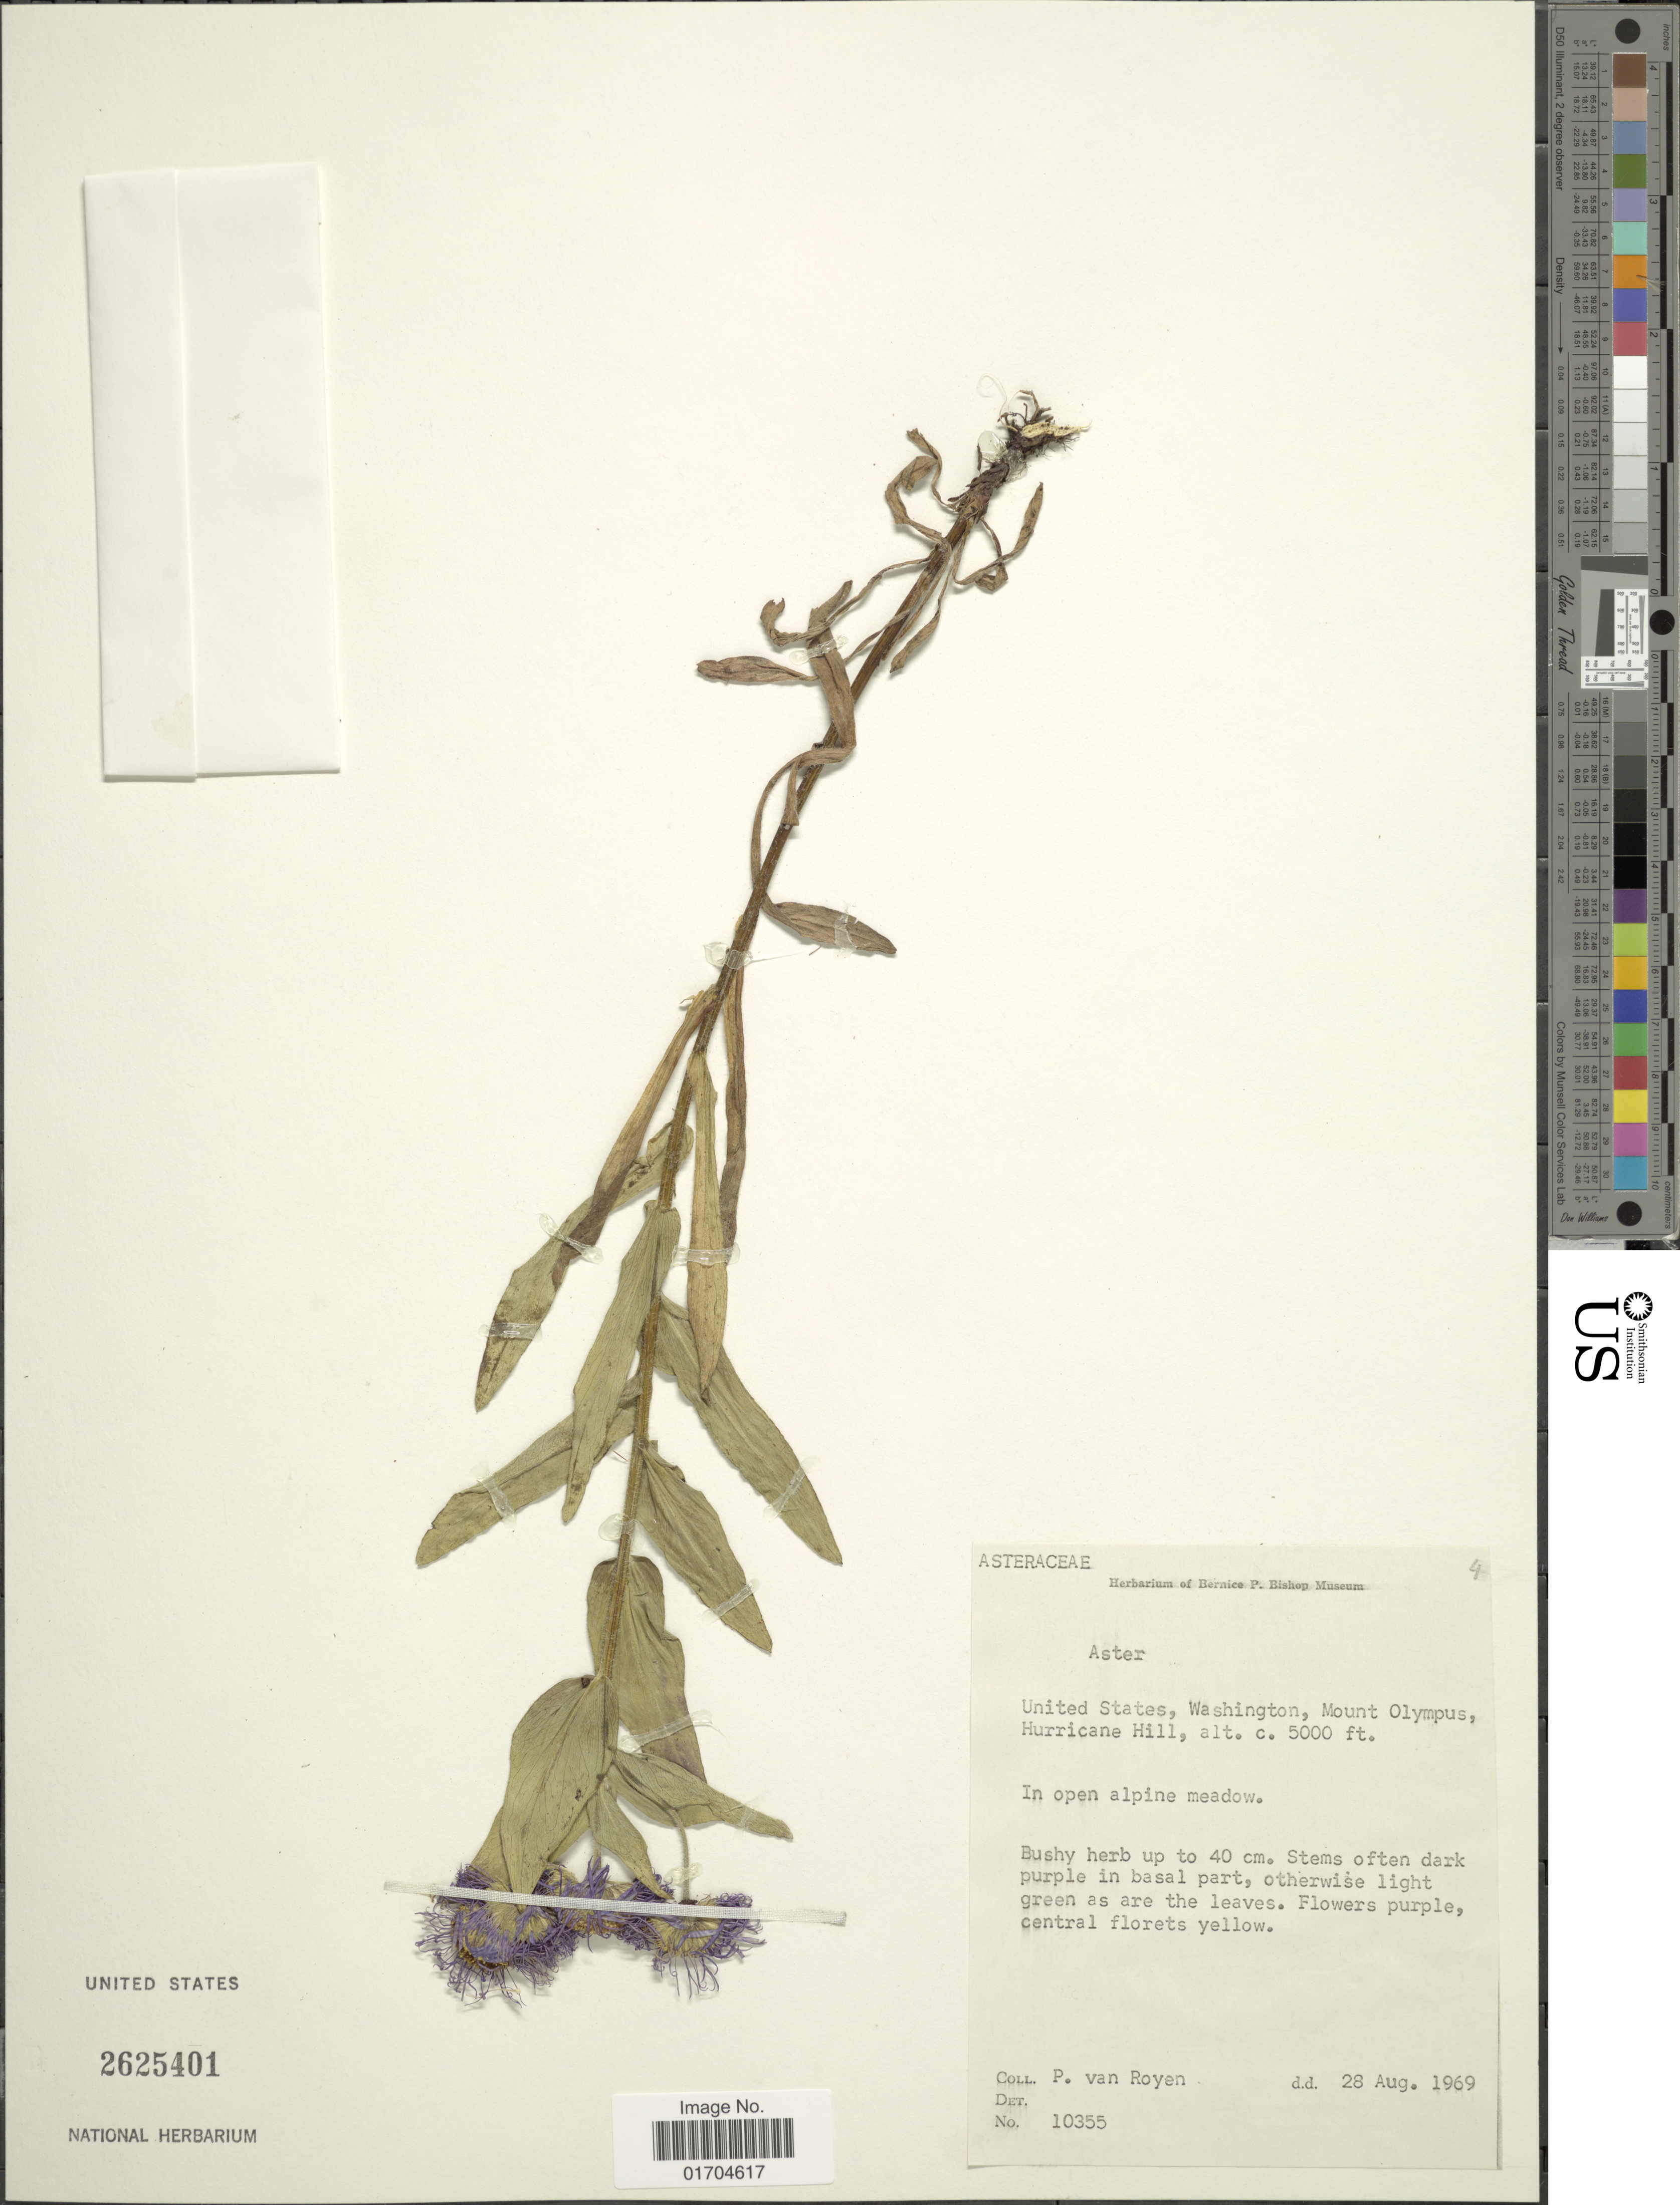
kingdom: Plantae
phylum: Tracheophyta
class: Magnoliopsida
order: Asterales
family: Asteraceae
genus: Symphyotrichum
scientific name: Symphyotrichum sp.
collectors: P. van Royen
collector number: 10355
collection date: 1969-08-28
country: United States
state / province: Washington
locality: United States, Mount Olympus, Hurricane Hill.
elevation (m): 1524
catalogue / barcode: US 2625401